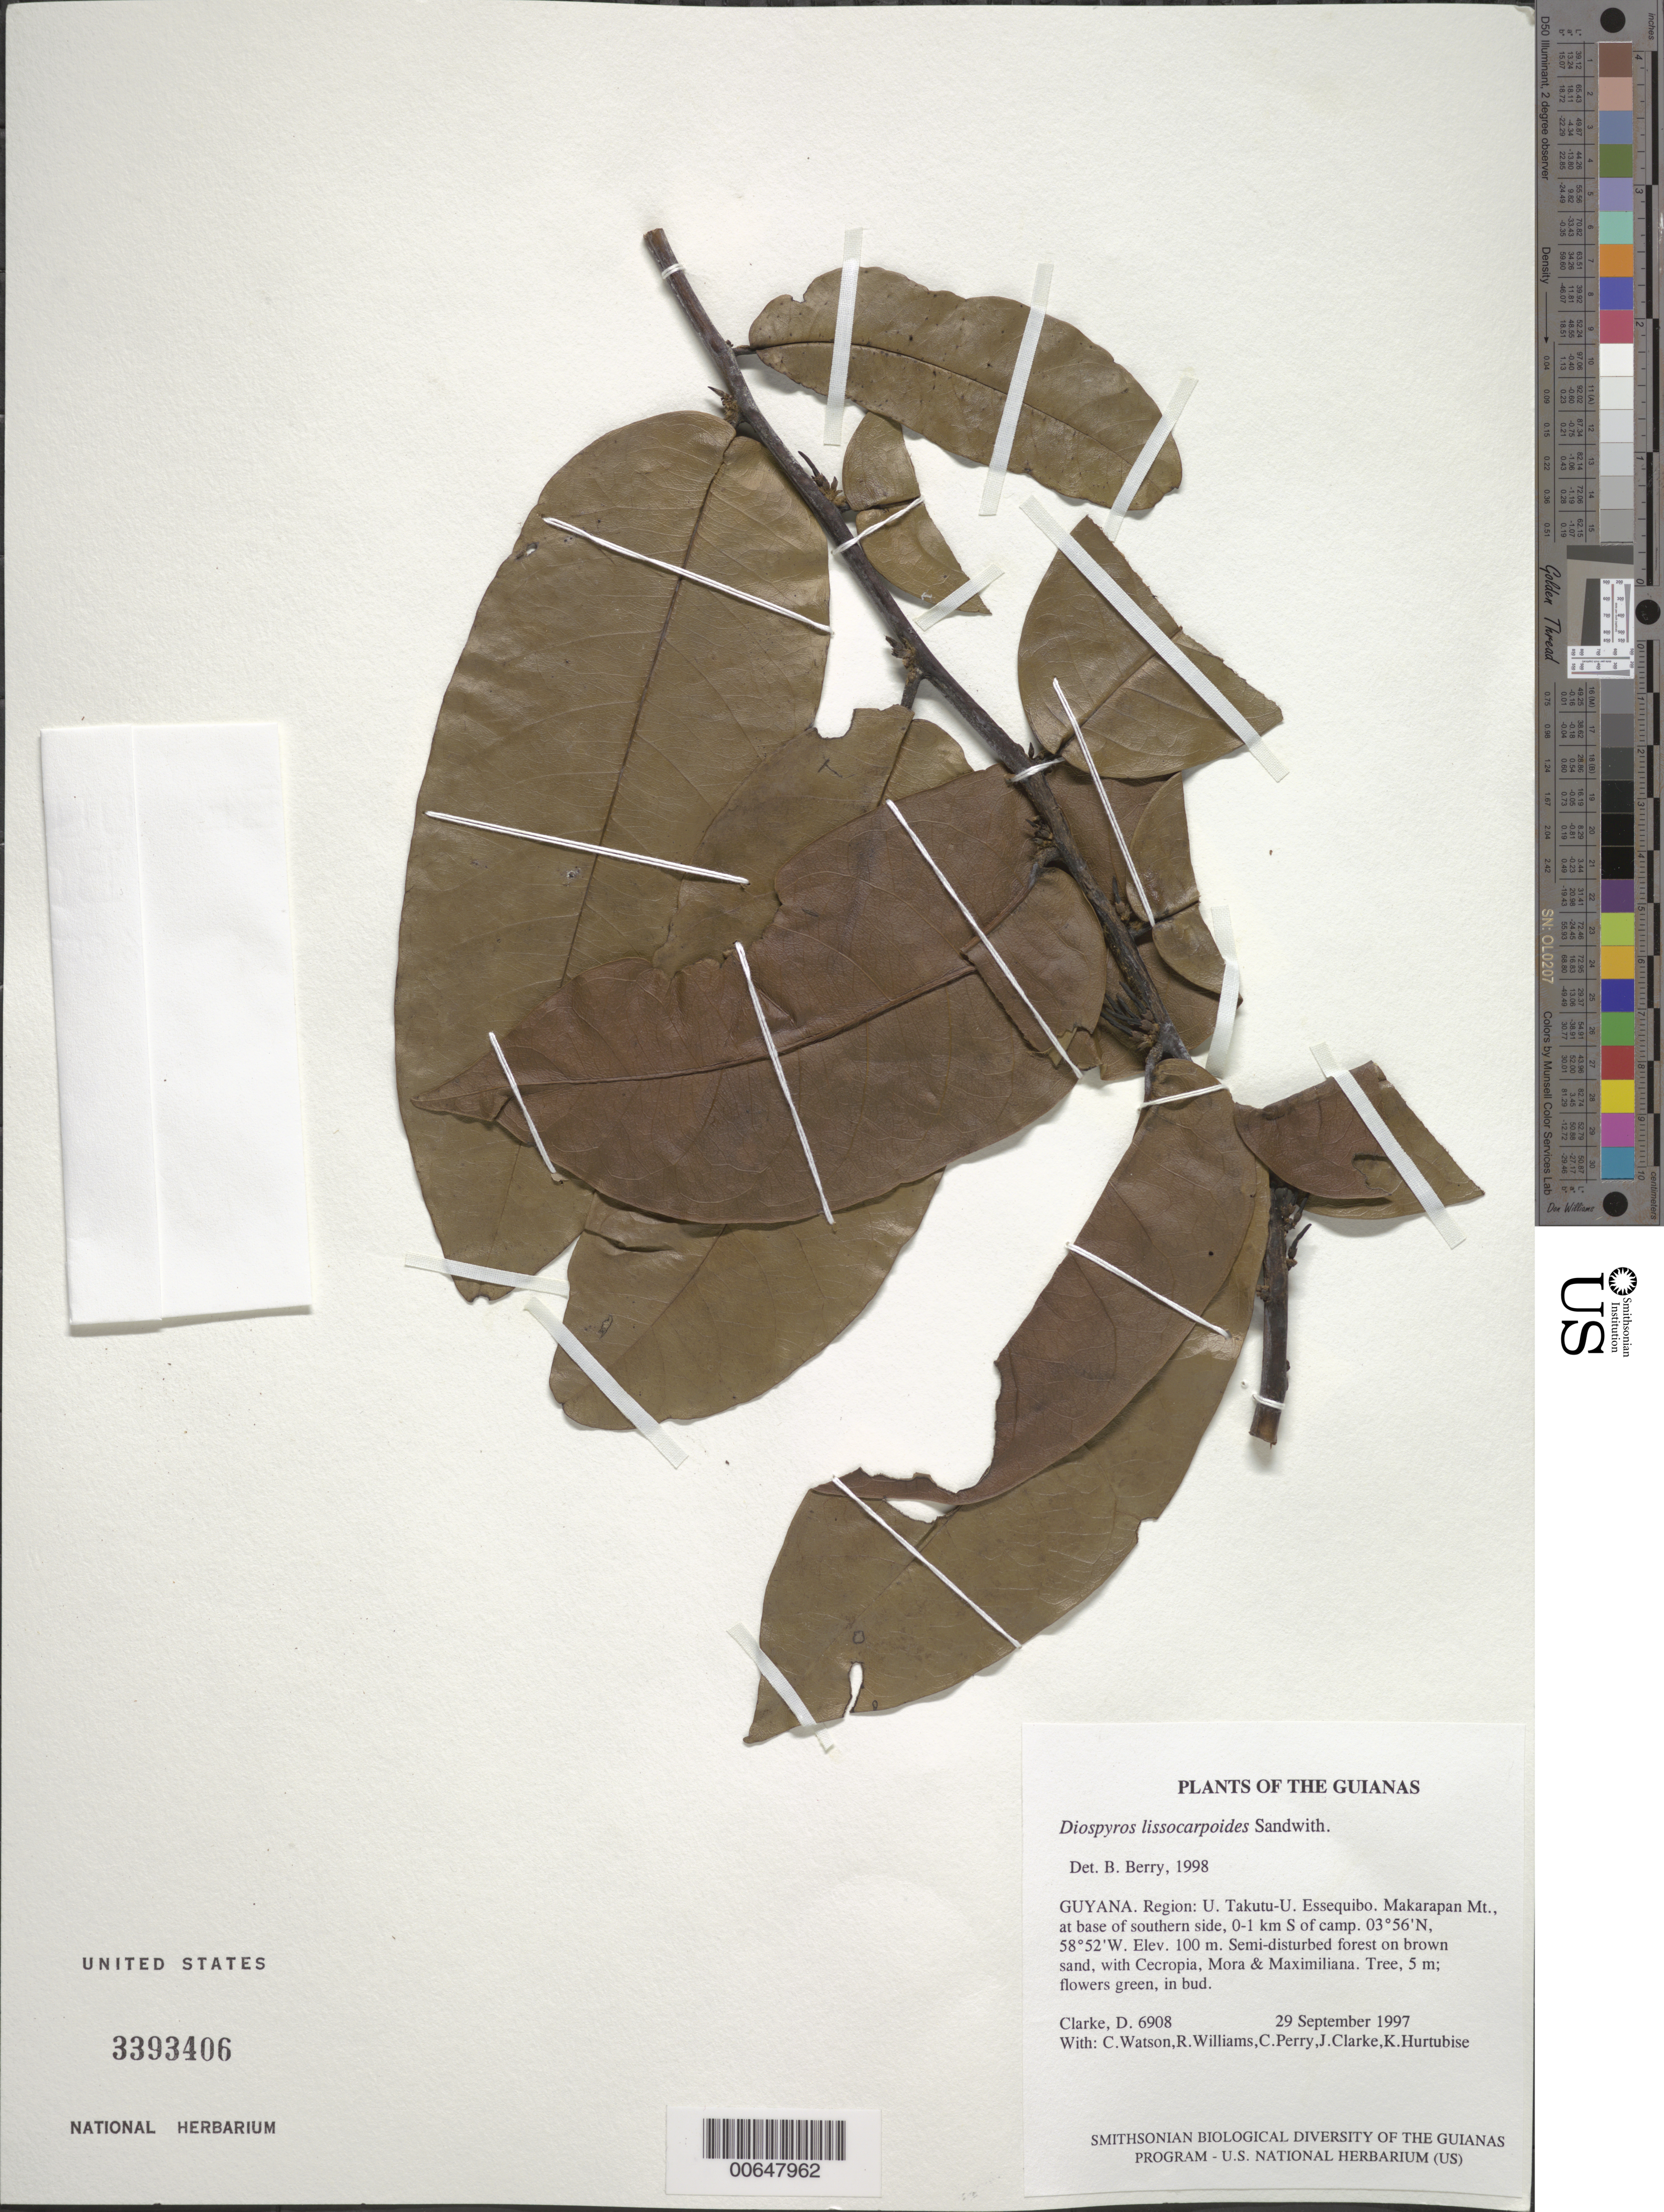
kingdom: Plantae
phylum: Tracheophyta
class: Magnoliopsida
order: Ericales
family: Ebenaceae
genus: Diospyros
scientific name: Diospyros lissocarpoides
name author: Sandwith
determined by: Berry, P. E., (WIS), University of Wisconsin - Madison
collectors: H. D. Clarke, C. Watson, R. Williams, C. Perry, J. Clarke & K. Hurtubise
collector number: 6908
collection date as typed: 29 September 1997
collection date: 1997-09-29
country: Guyana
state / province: U. Takutu-U. Essequibo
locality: Makarapan Mt., at base of southern side, 0-1 km S of camp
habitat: Semi-disturbed forest on brown sand, with Cecropia, Mora & Maximiliana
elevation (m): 100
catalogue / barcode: US 3393406